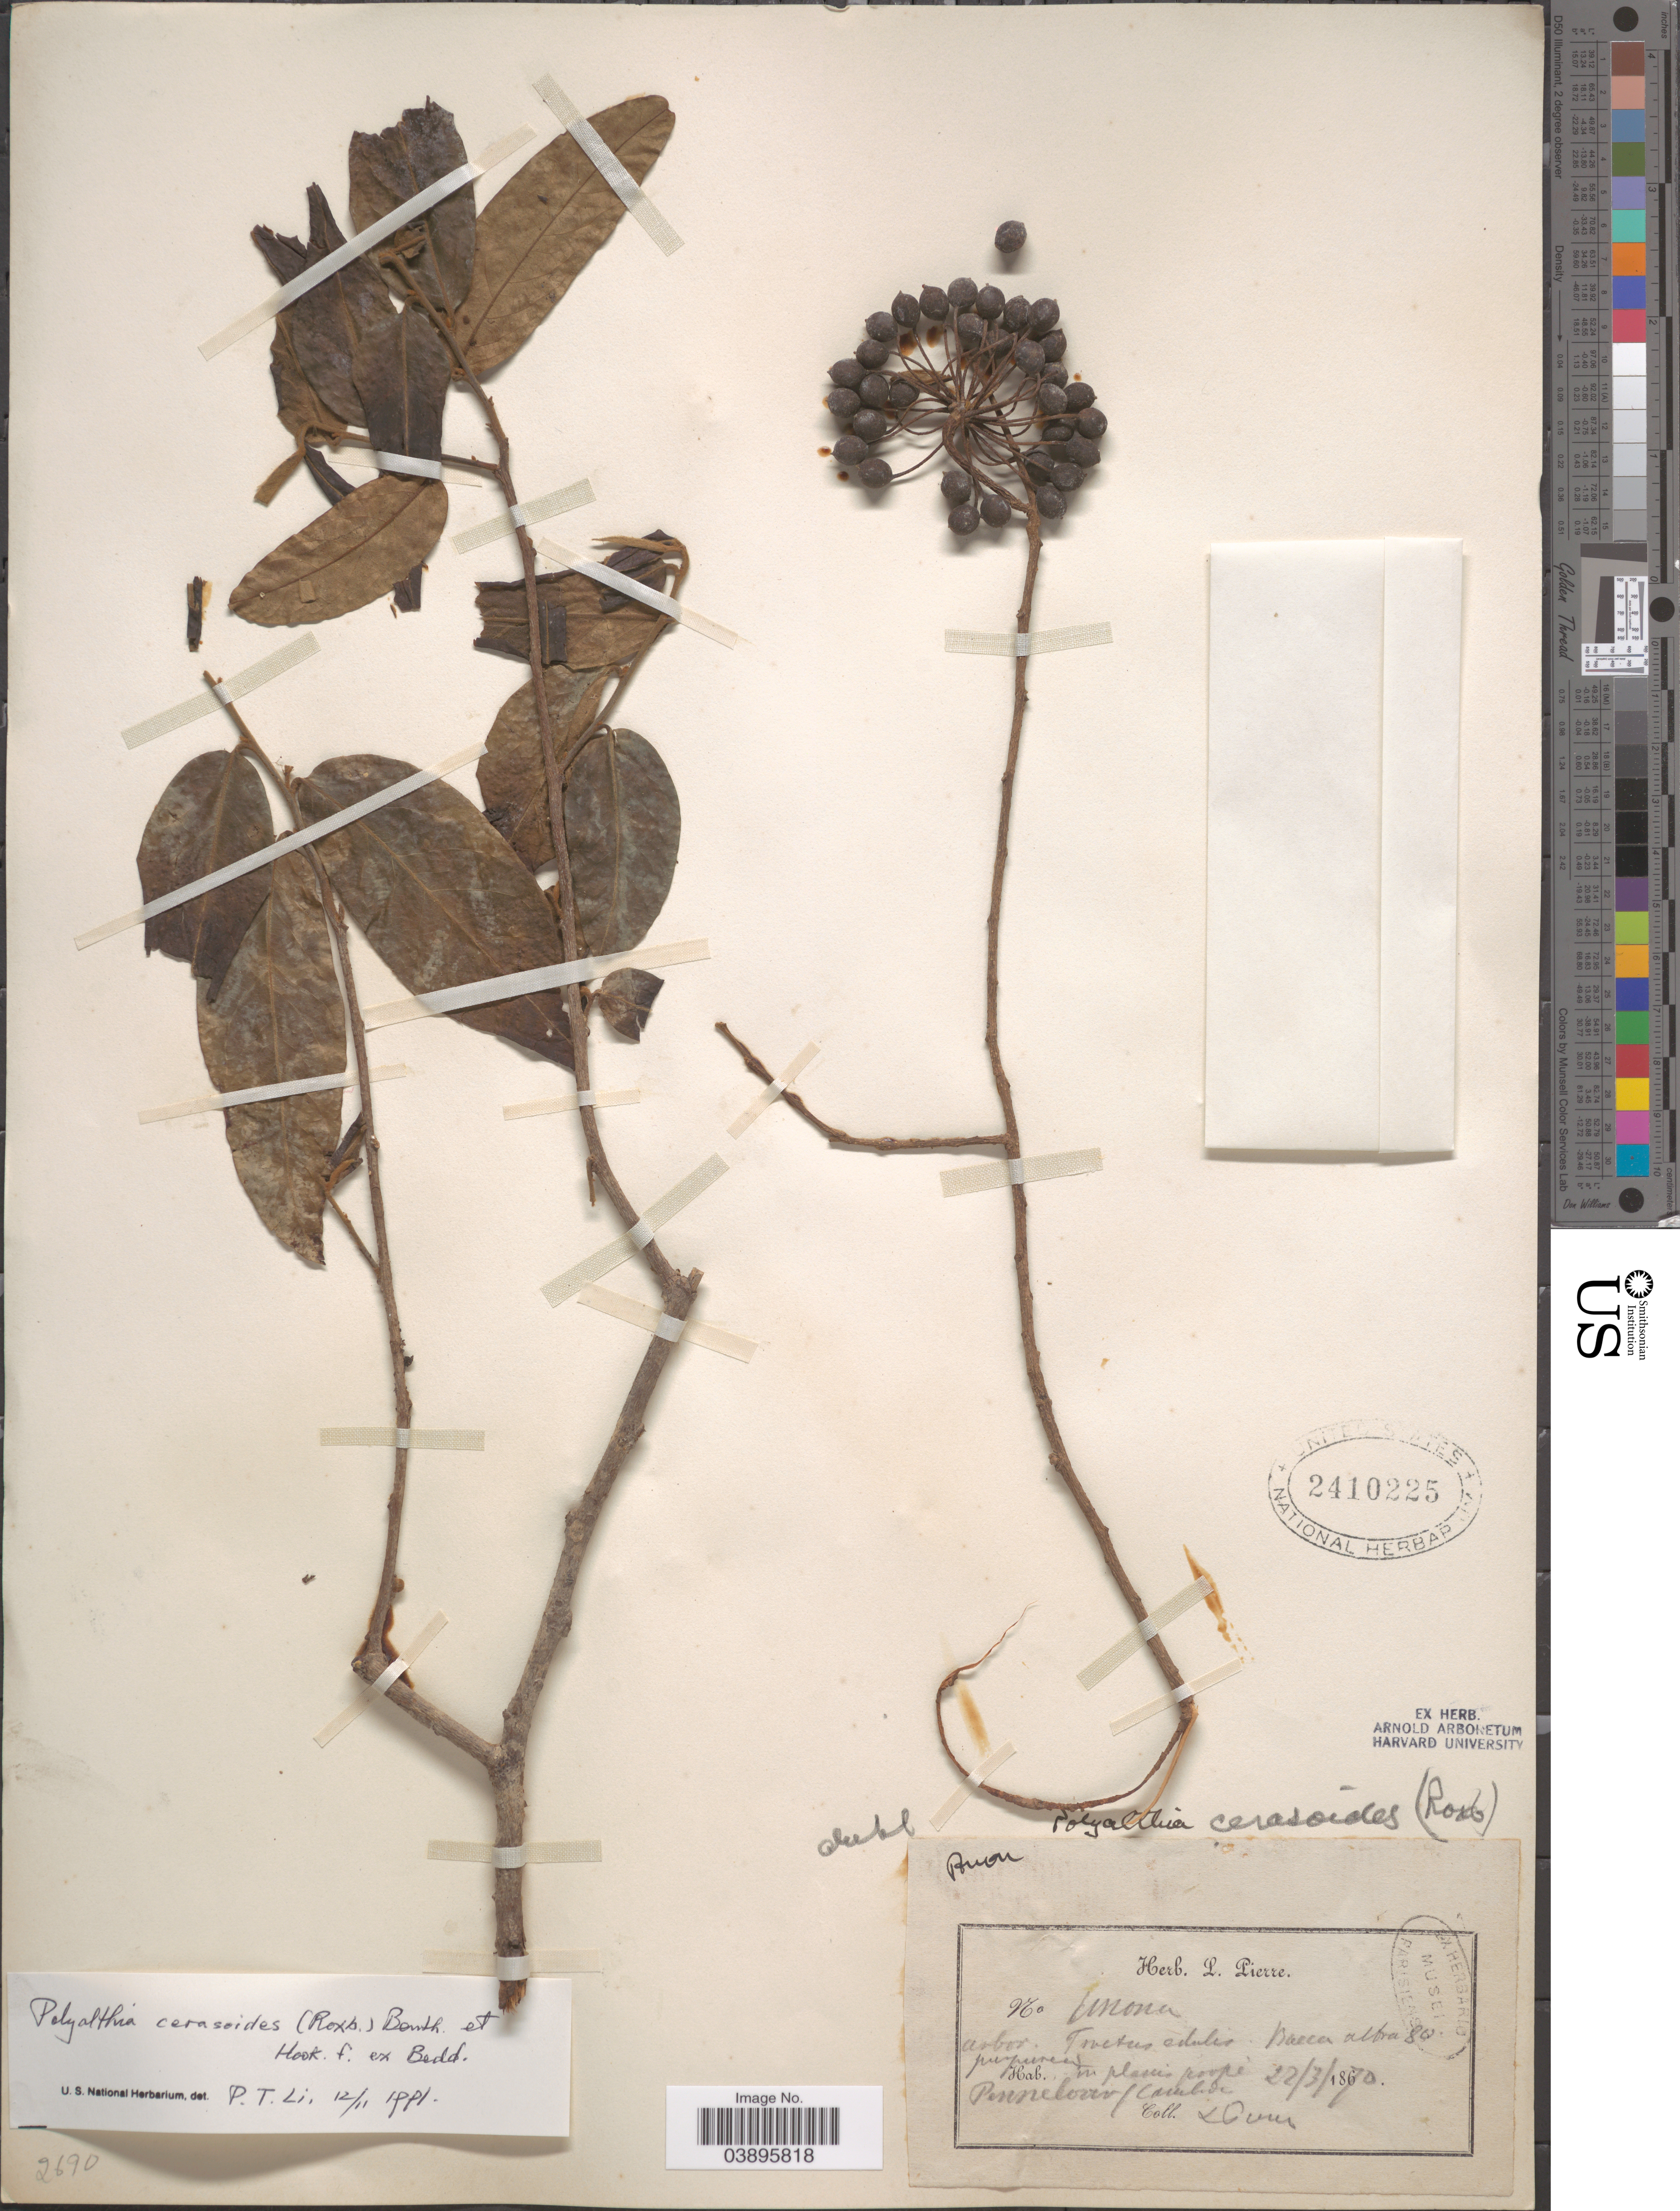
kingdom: Plantae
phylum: Tracheophyta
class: Magnoliopsida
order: Magnoliales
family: Annonaceae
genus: Polyalthia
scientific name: Polyalthia cerasoides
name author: (Roxb.) Benth. et al.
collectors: L. Pierre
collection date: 1870-03-22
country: Cambodia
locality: Pennelover. [interpreted]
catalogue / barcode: US 2410225